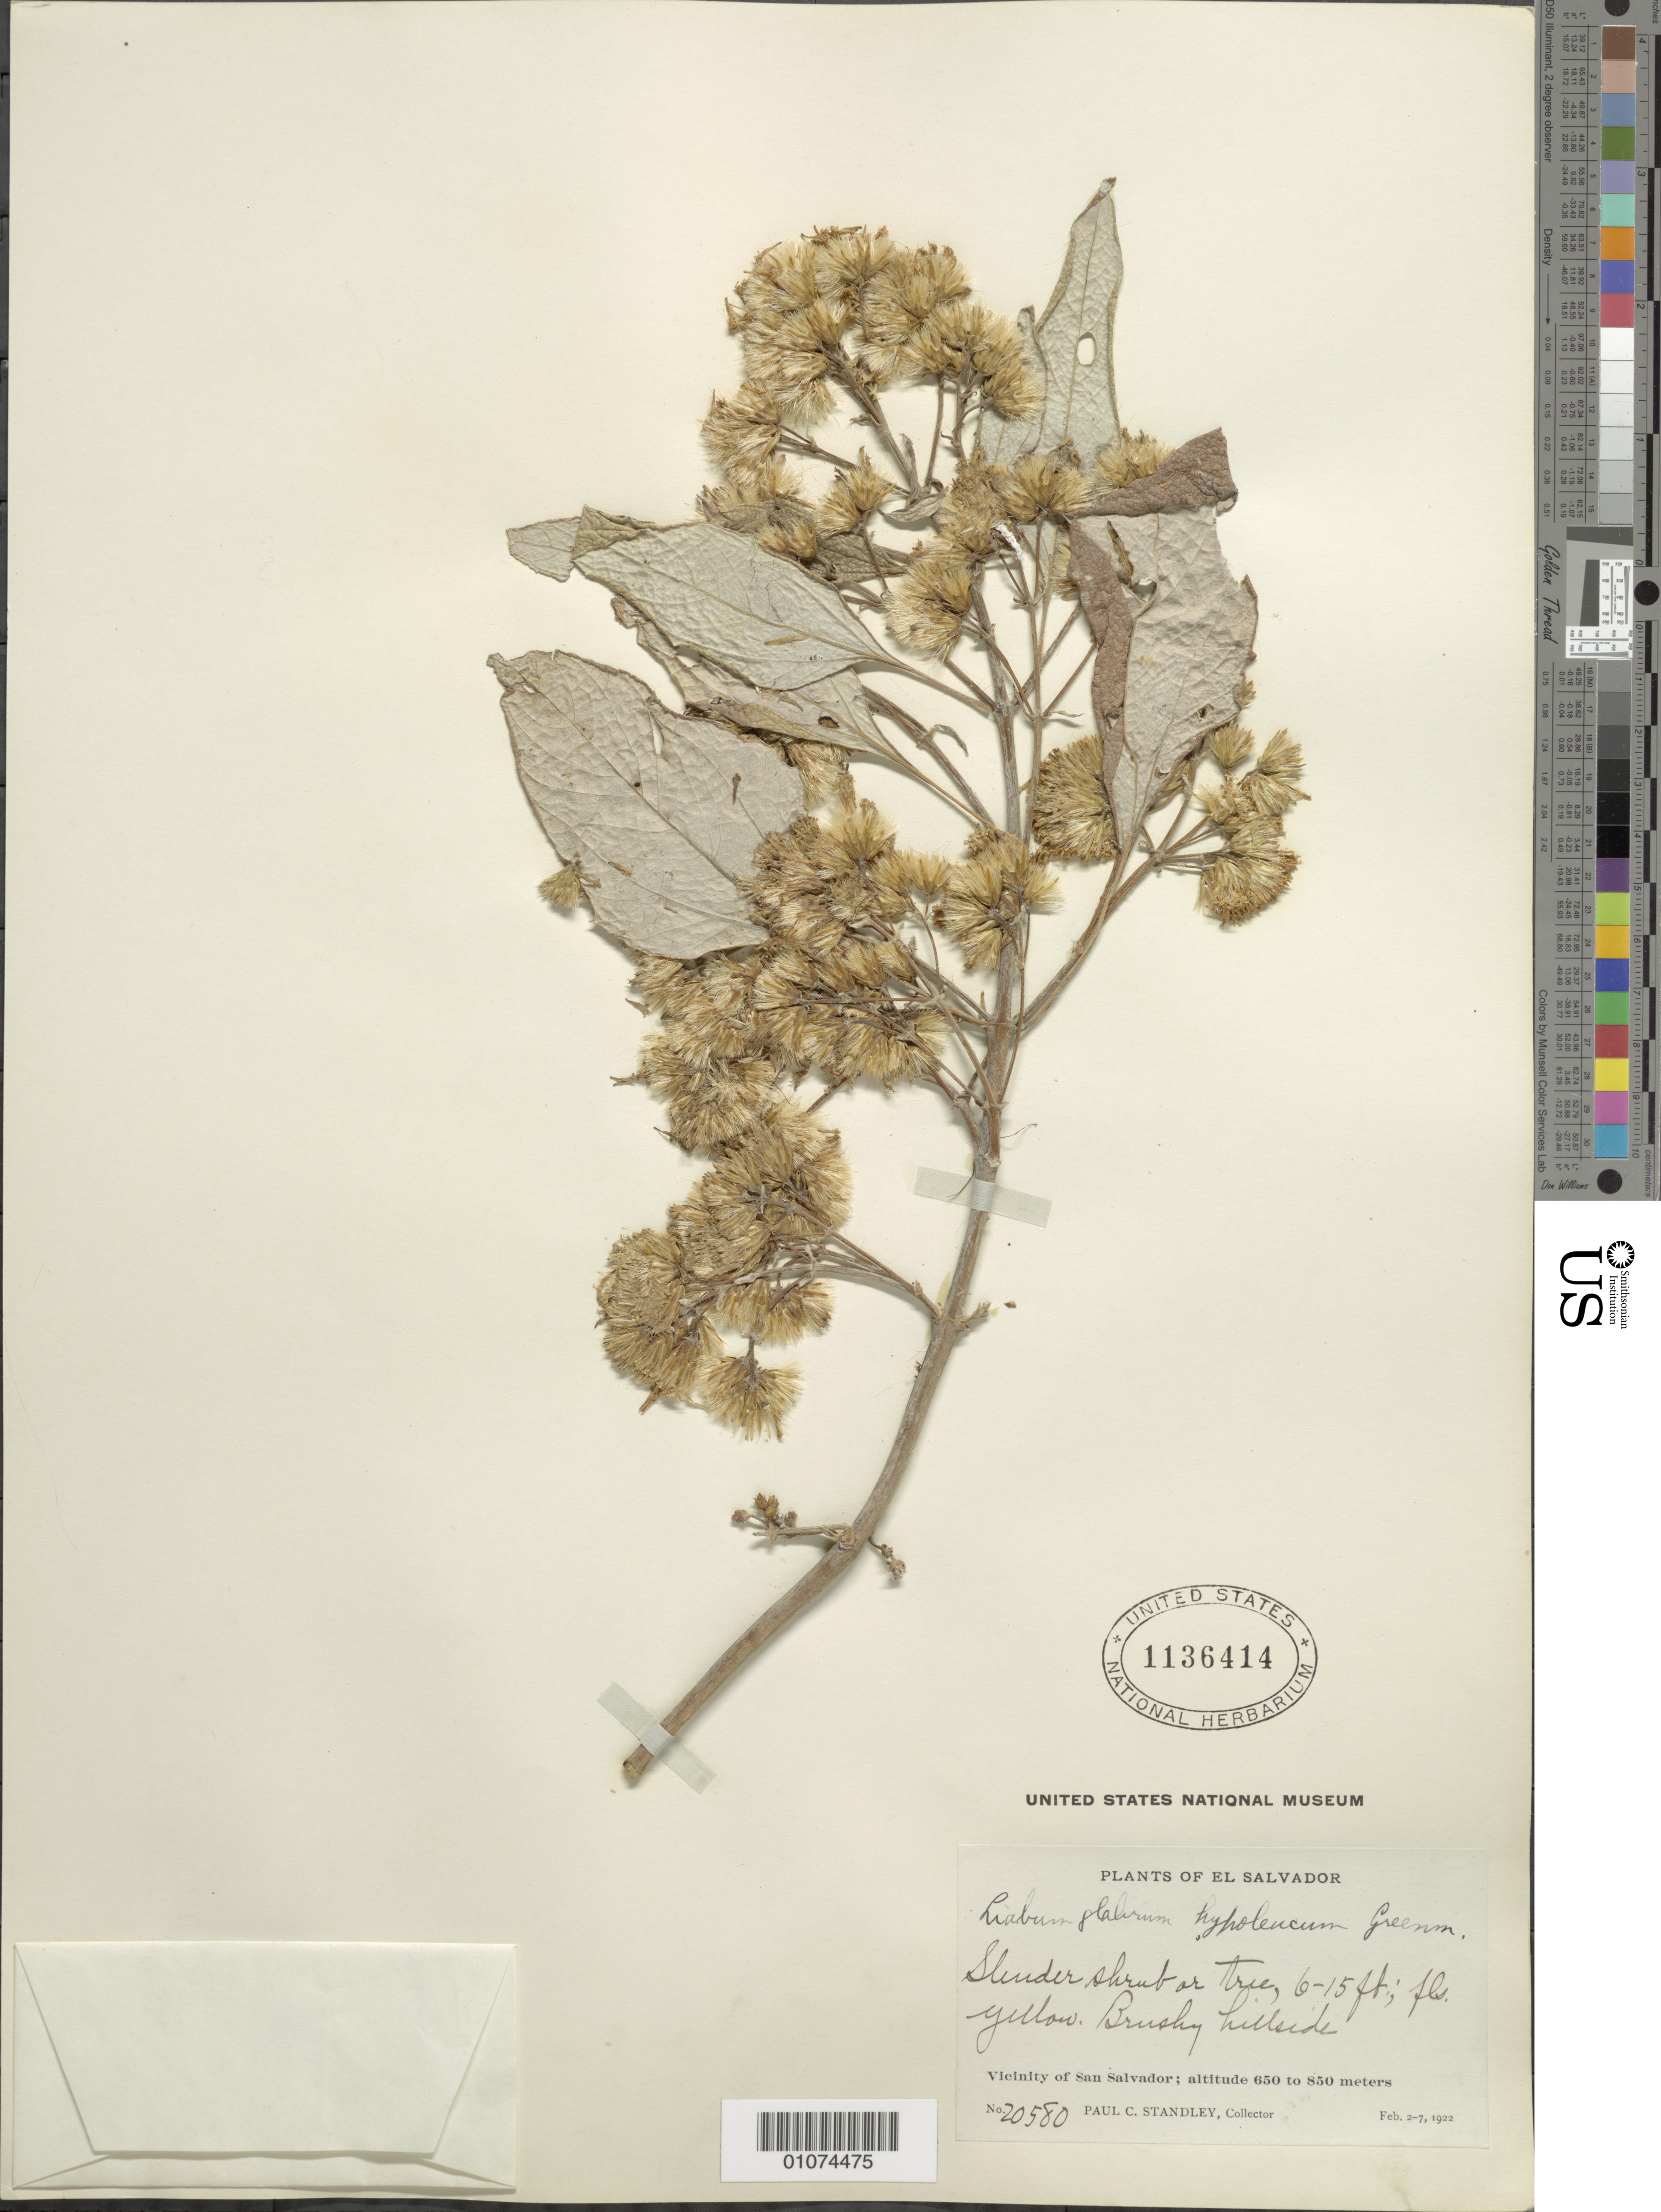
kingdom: Plantae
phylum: Tracheophyta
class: Magnoliopsida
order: Asterales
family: Asteraceae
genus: Sinclairia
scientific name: Sinclairia polyantha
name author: (Klatt) Rydb.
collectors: P. C. Standley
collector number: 20580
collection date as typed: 2 February 1922 to 7 February 1922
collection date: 1922-02-02/1922-02-07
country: El Salvador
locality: San Salvador, vic.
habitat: Brushy hillside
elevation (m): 650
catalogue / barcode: US 1136414